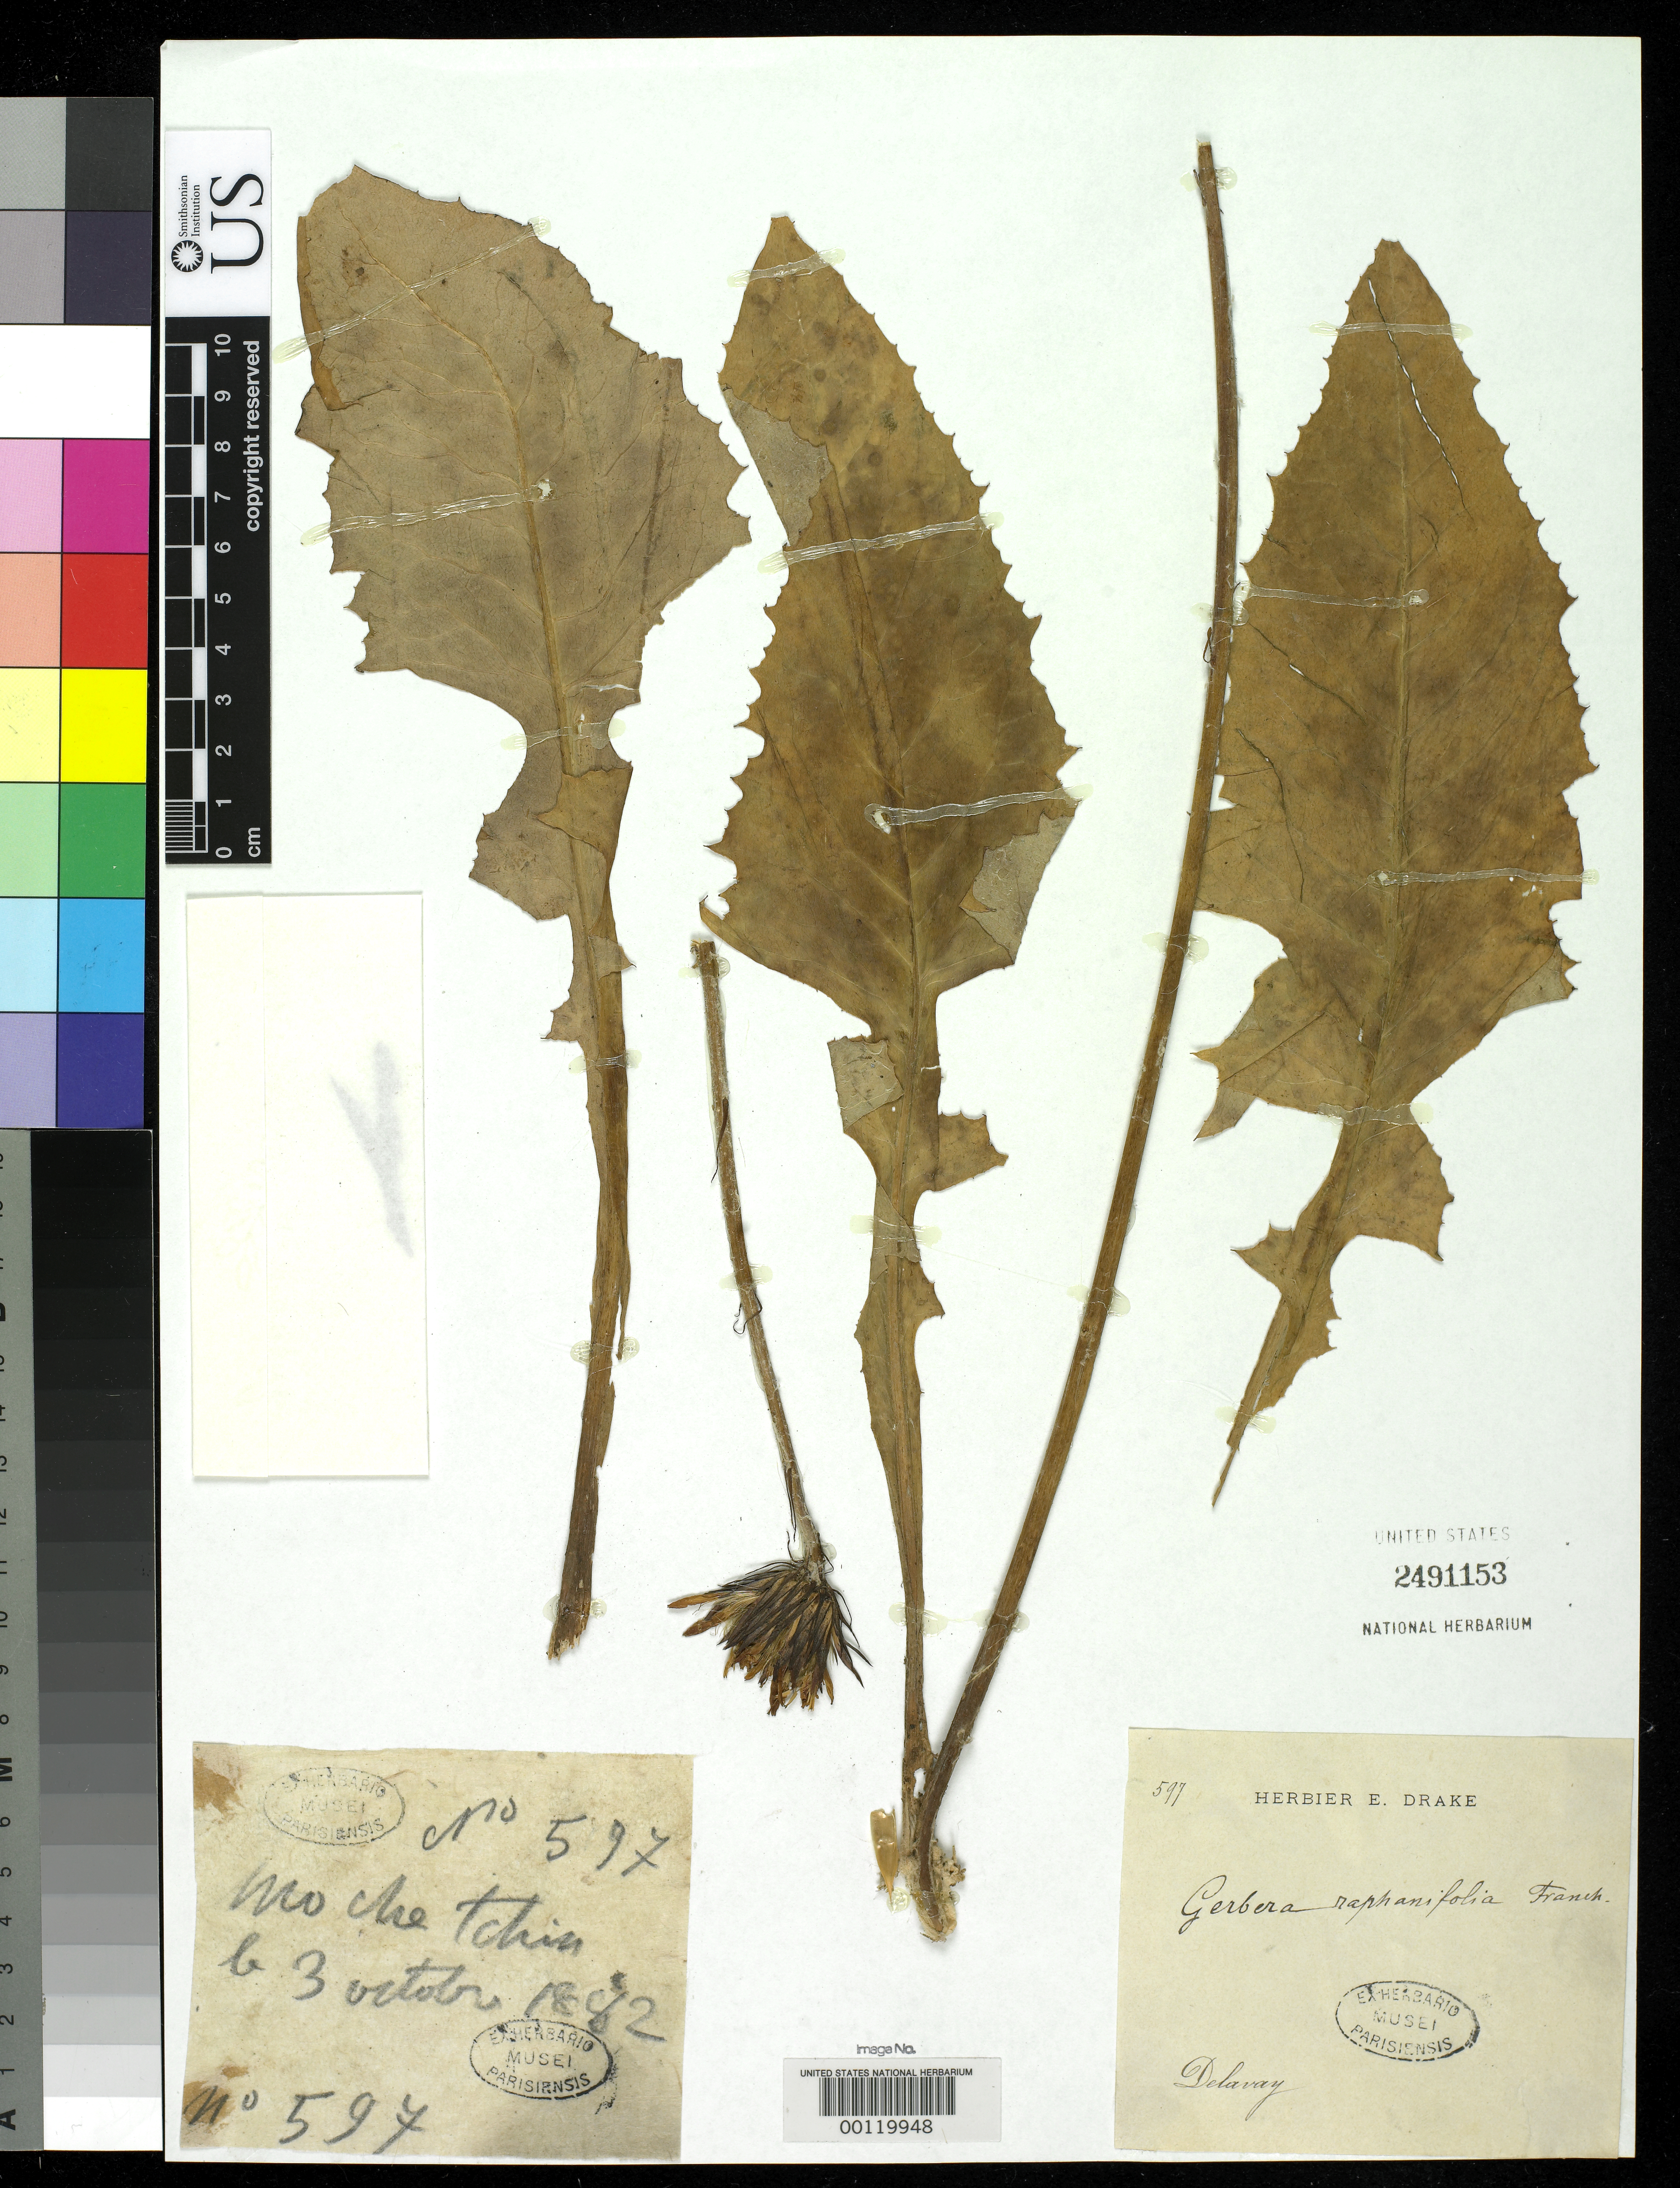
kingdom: Plantae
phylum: Tracheophyta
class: Magnoliopsida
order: Asterales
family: Asteraceae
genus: Gerbera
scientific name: Gerbera raphanifolia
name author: Franch.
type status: Type Collection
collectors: P. Delavay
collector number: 597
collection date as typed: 03 Oct 1882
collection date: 1882-10-03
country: China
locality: Mochetchin.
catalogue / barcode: US 2491153